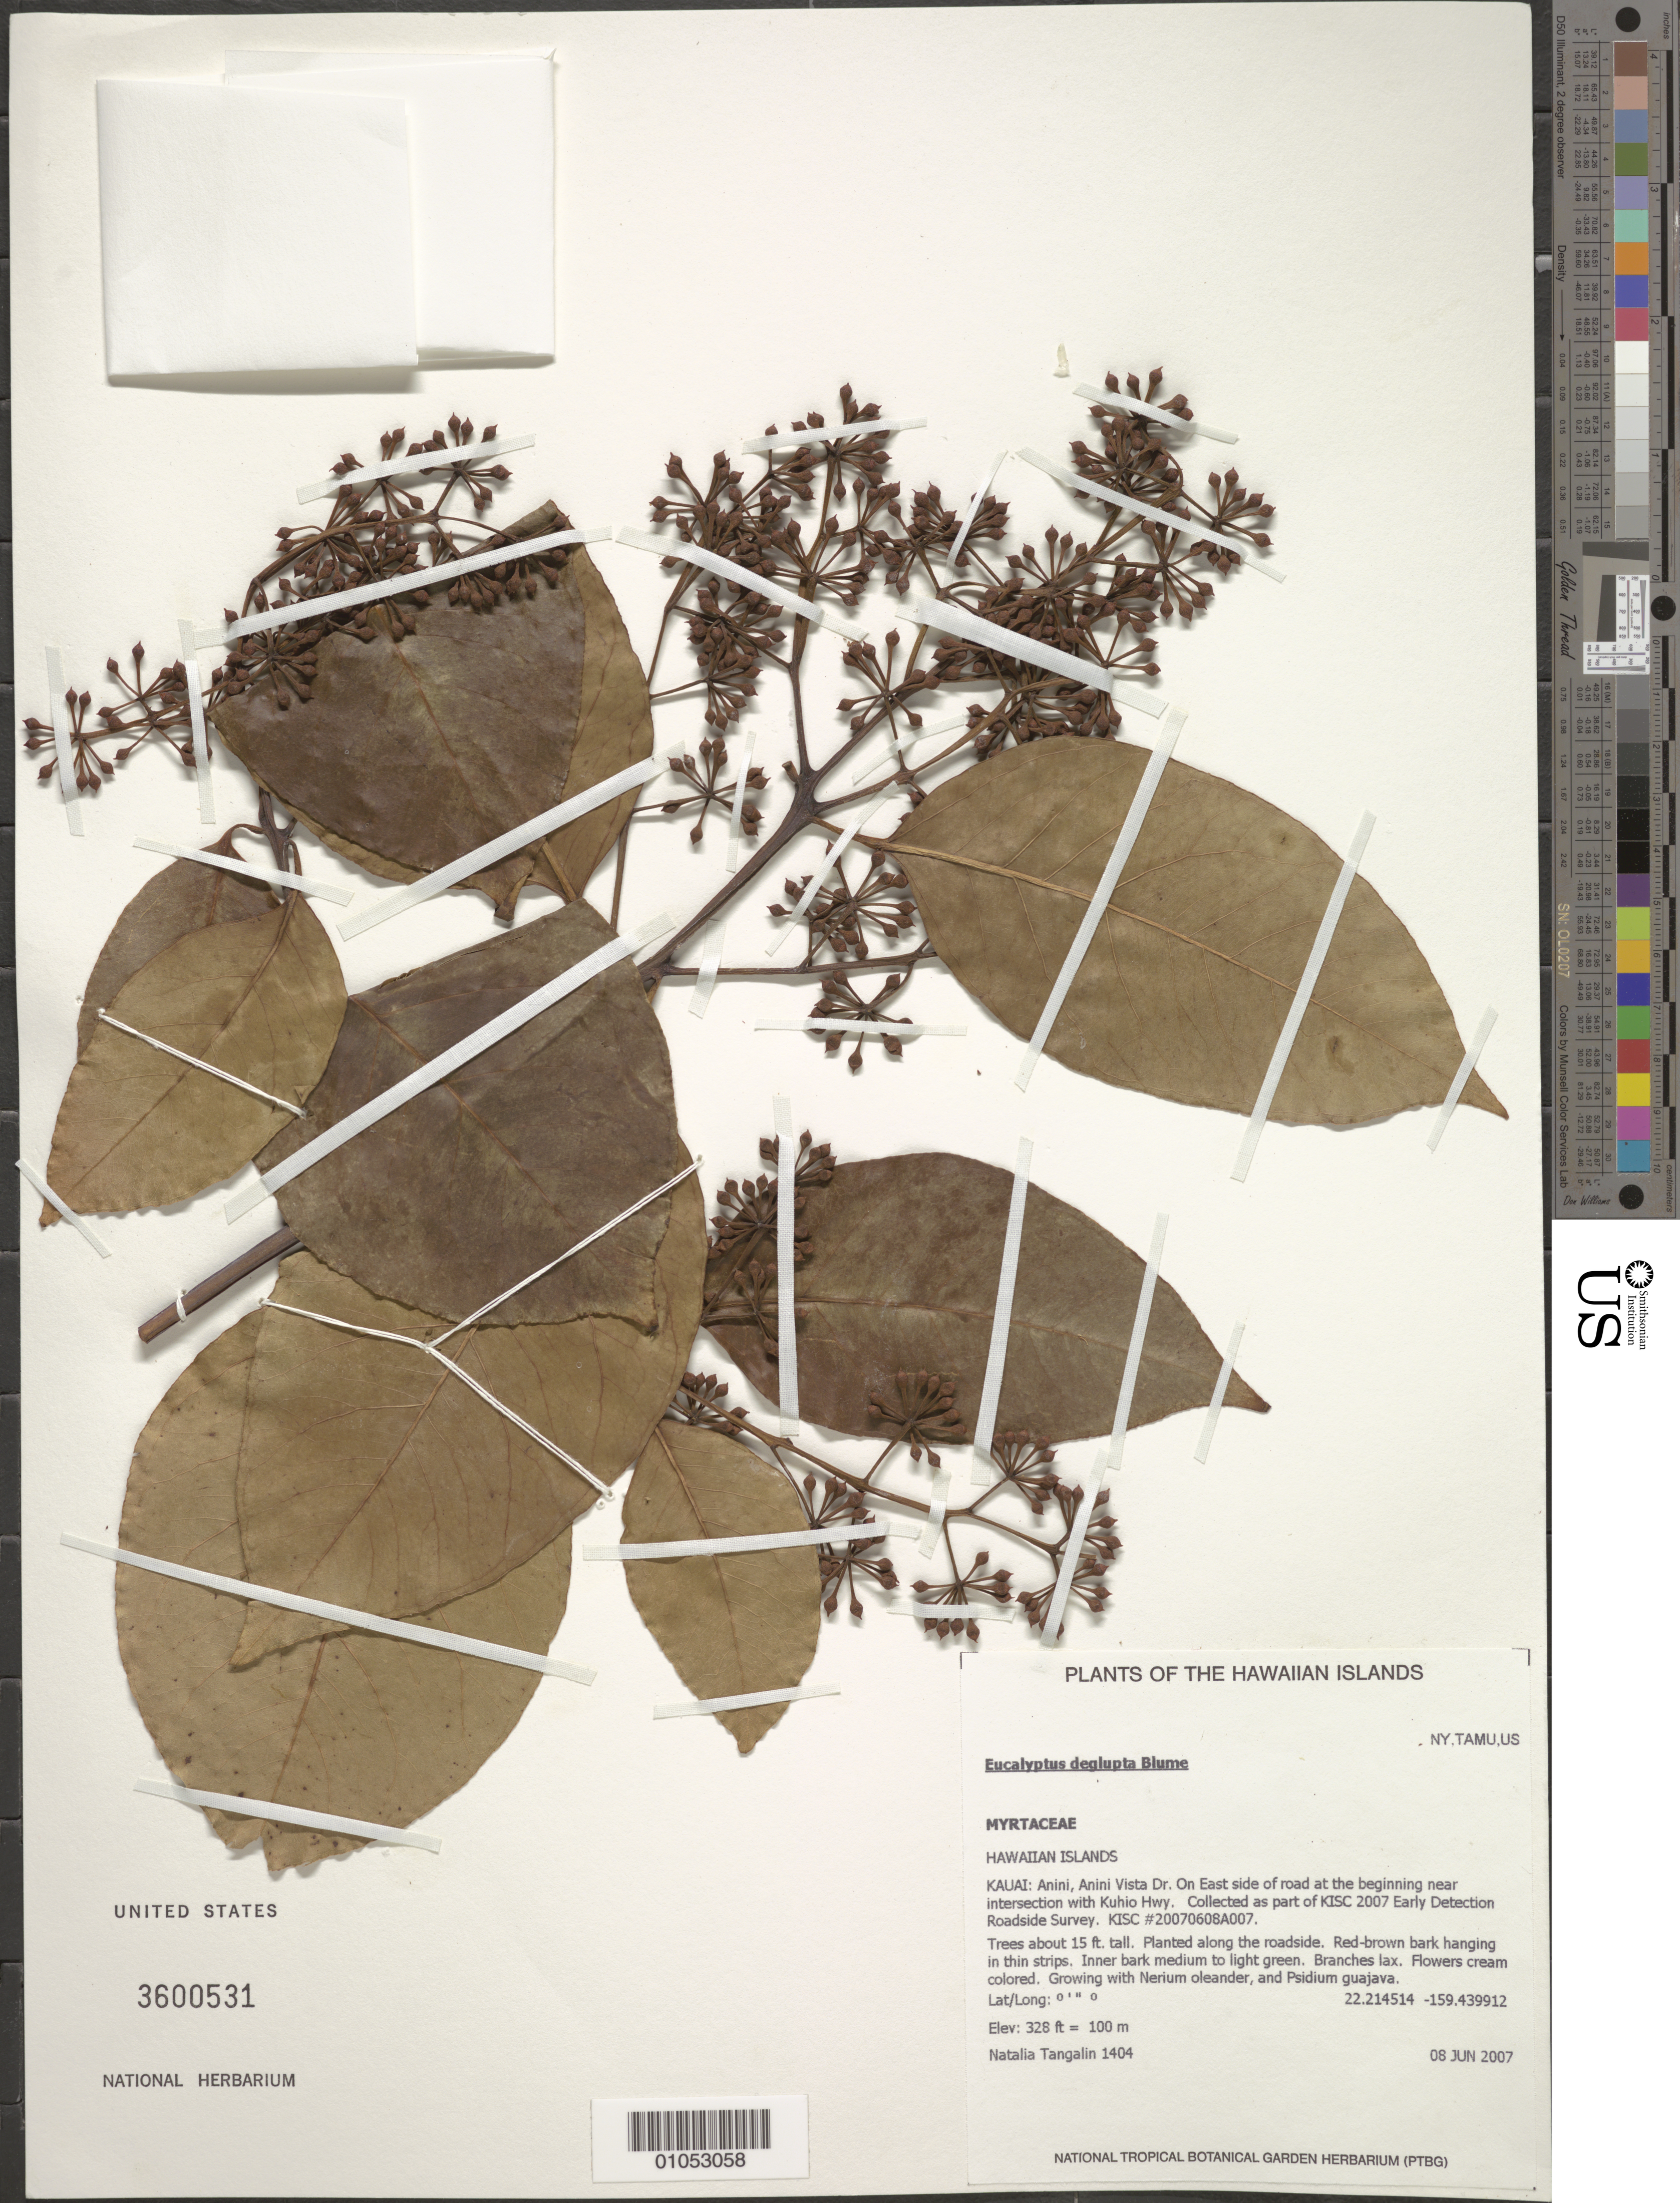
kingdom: Plantae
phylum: Tracheophyta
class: Magnoliopsida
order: Myrtales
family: Myrtaceae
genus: Eucalyptus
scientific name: Eucalyptus deglupta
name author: Blume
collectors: N. Tangalin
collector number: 1404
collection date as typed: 8 Jun 2007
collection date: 2007-06-08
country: United States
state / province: Hawaii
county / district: Kaui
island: Kaua'i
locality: Anini, Anini Vista Drive. On East side of road at the beginning near intersection with Kuhio Highway.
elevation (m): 100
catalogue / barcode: US 3600531